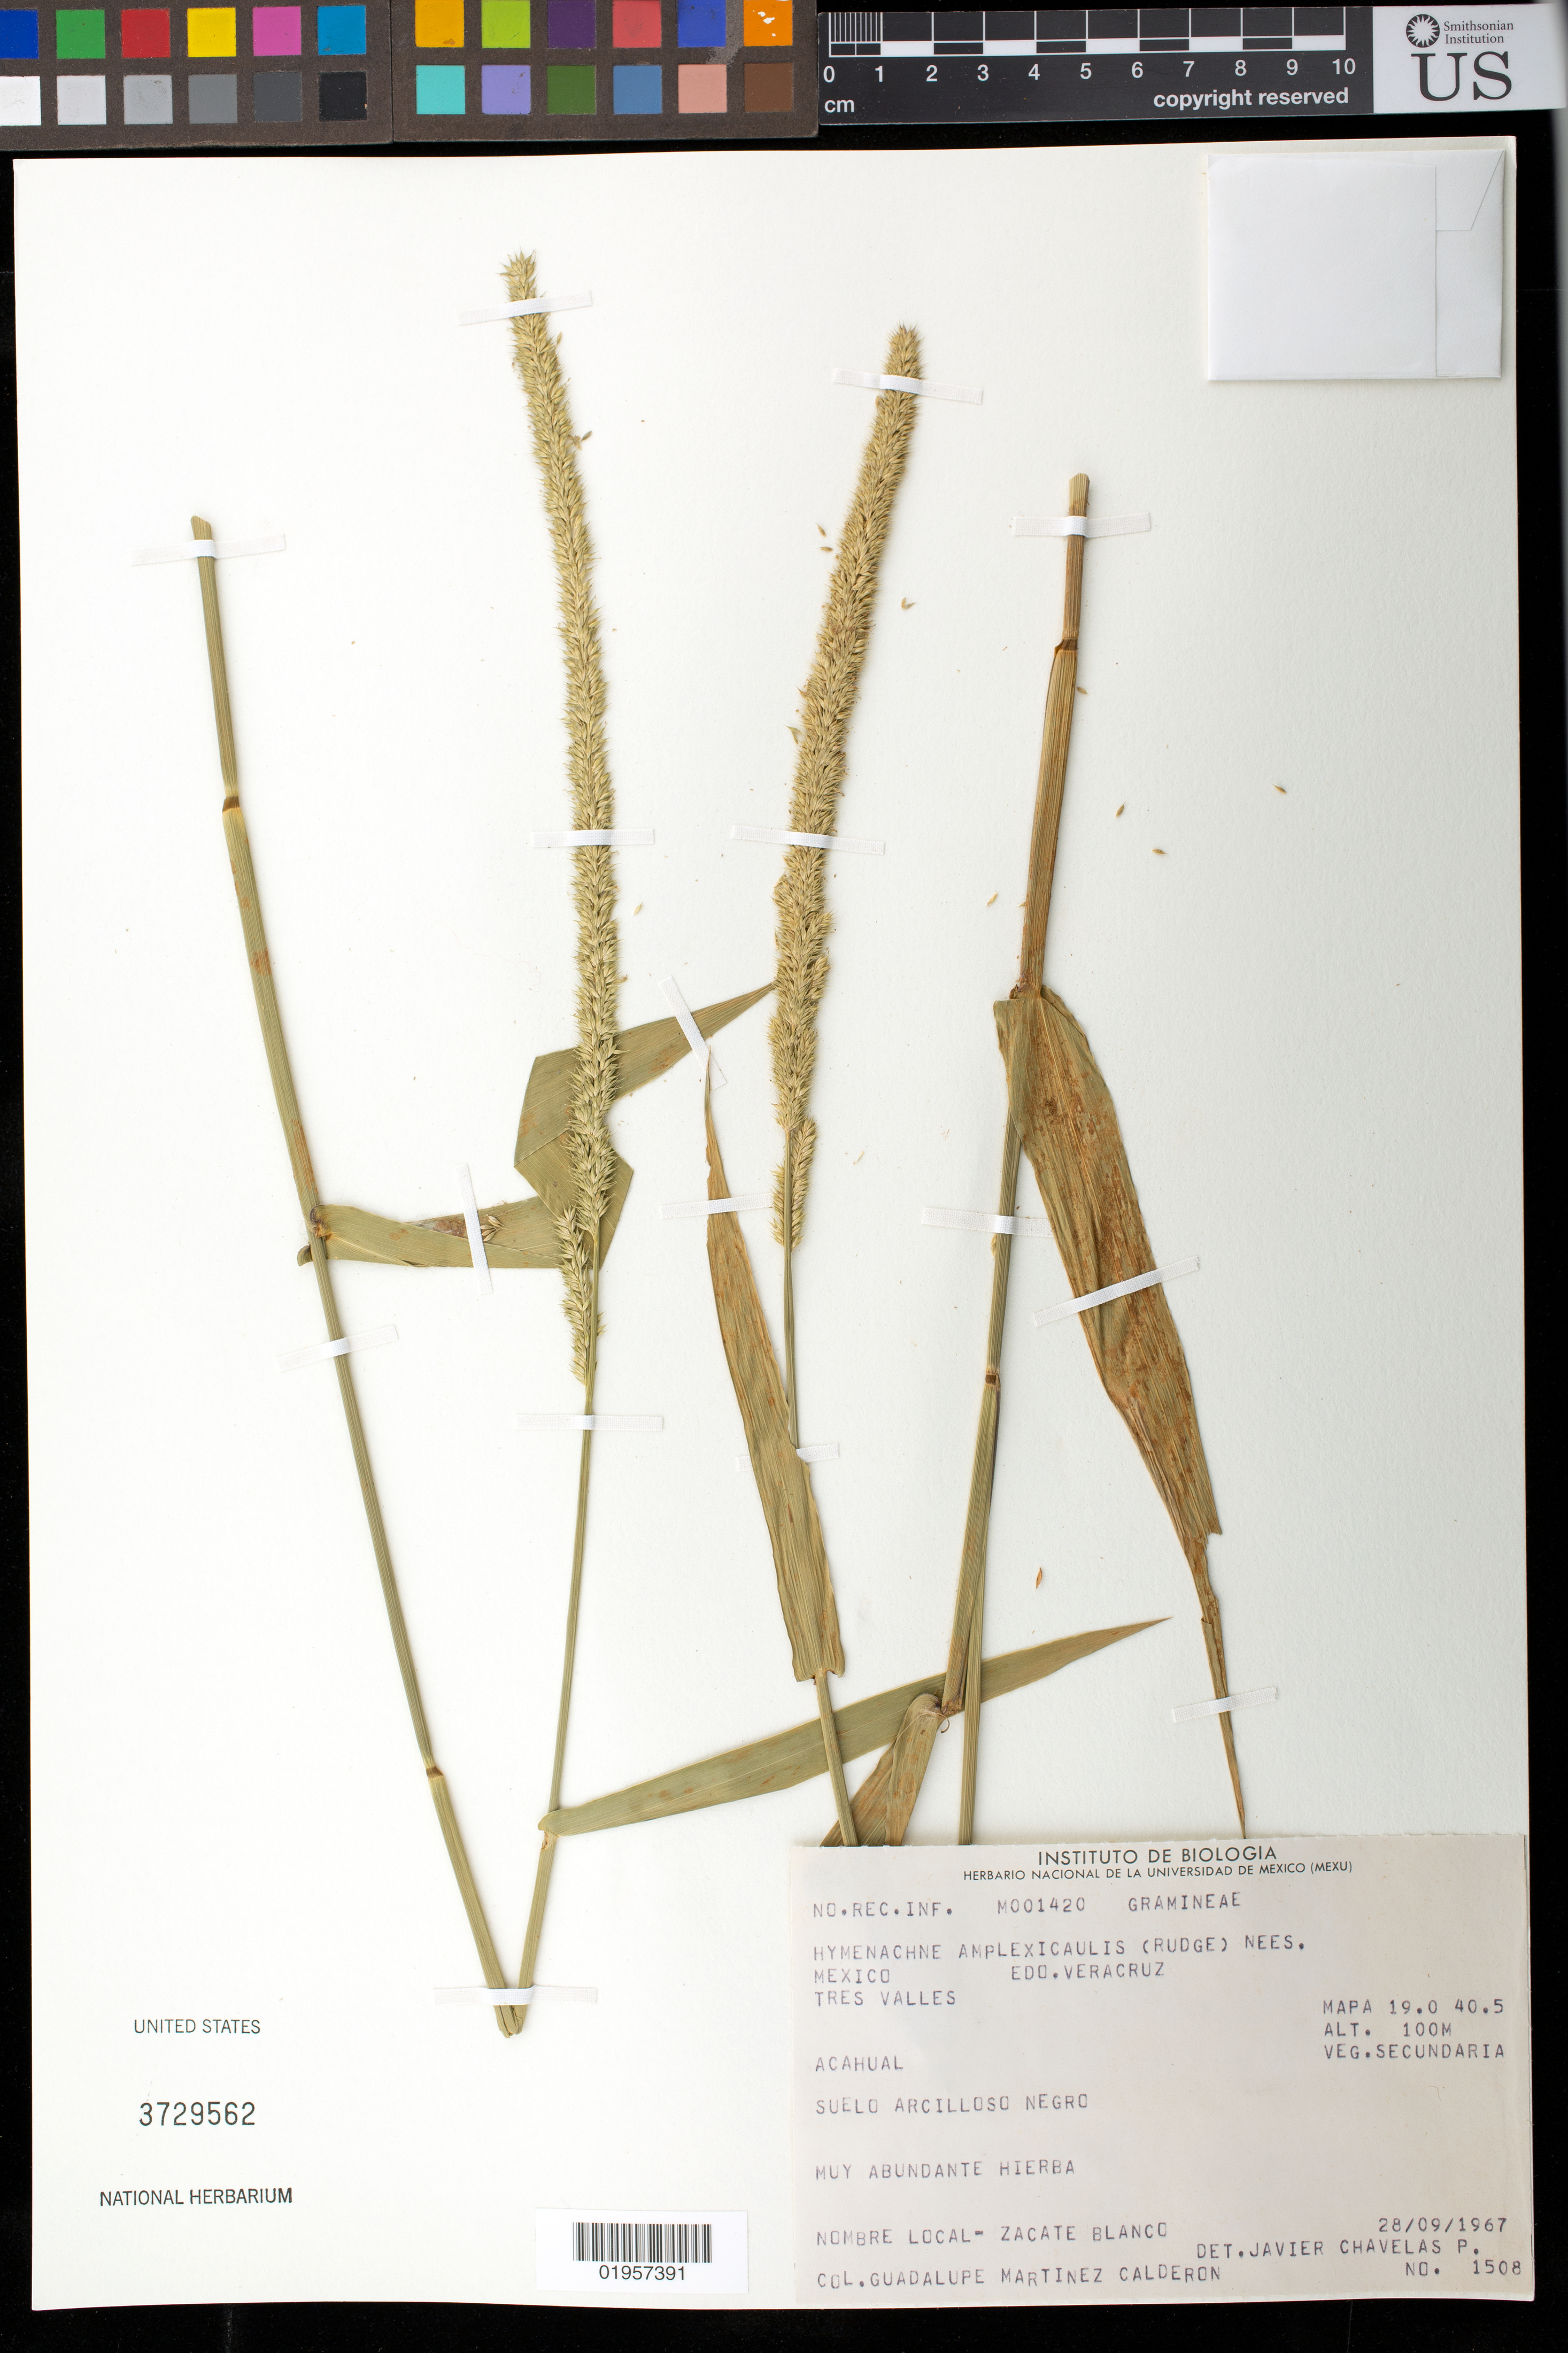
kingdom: Plantae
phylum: Tracheophyta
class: Liliopsida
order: Poales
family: Poaceae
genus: Hymenachne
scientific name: Hymenachne amplexicaulis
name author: (Rudge) Nees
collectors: G. Martínez Calderón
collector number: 1508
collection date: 1967-09-28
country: Mexico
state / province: Veracruz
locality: Tres Valles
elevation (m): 100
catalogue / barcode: US 3729562